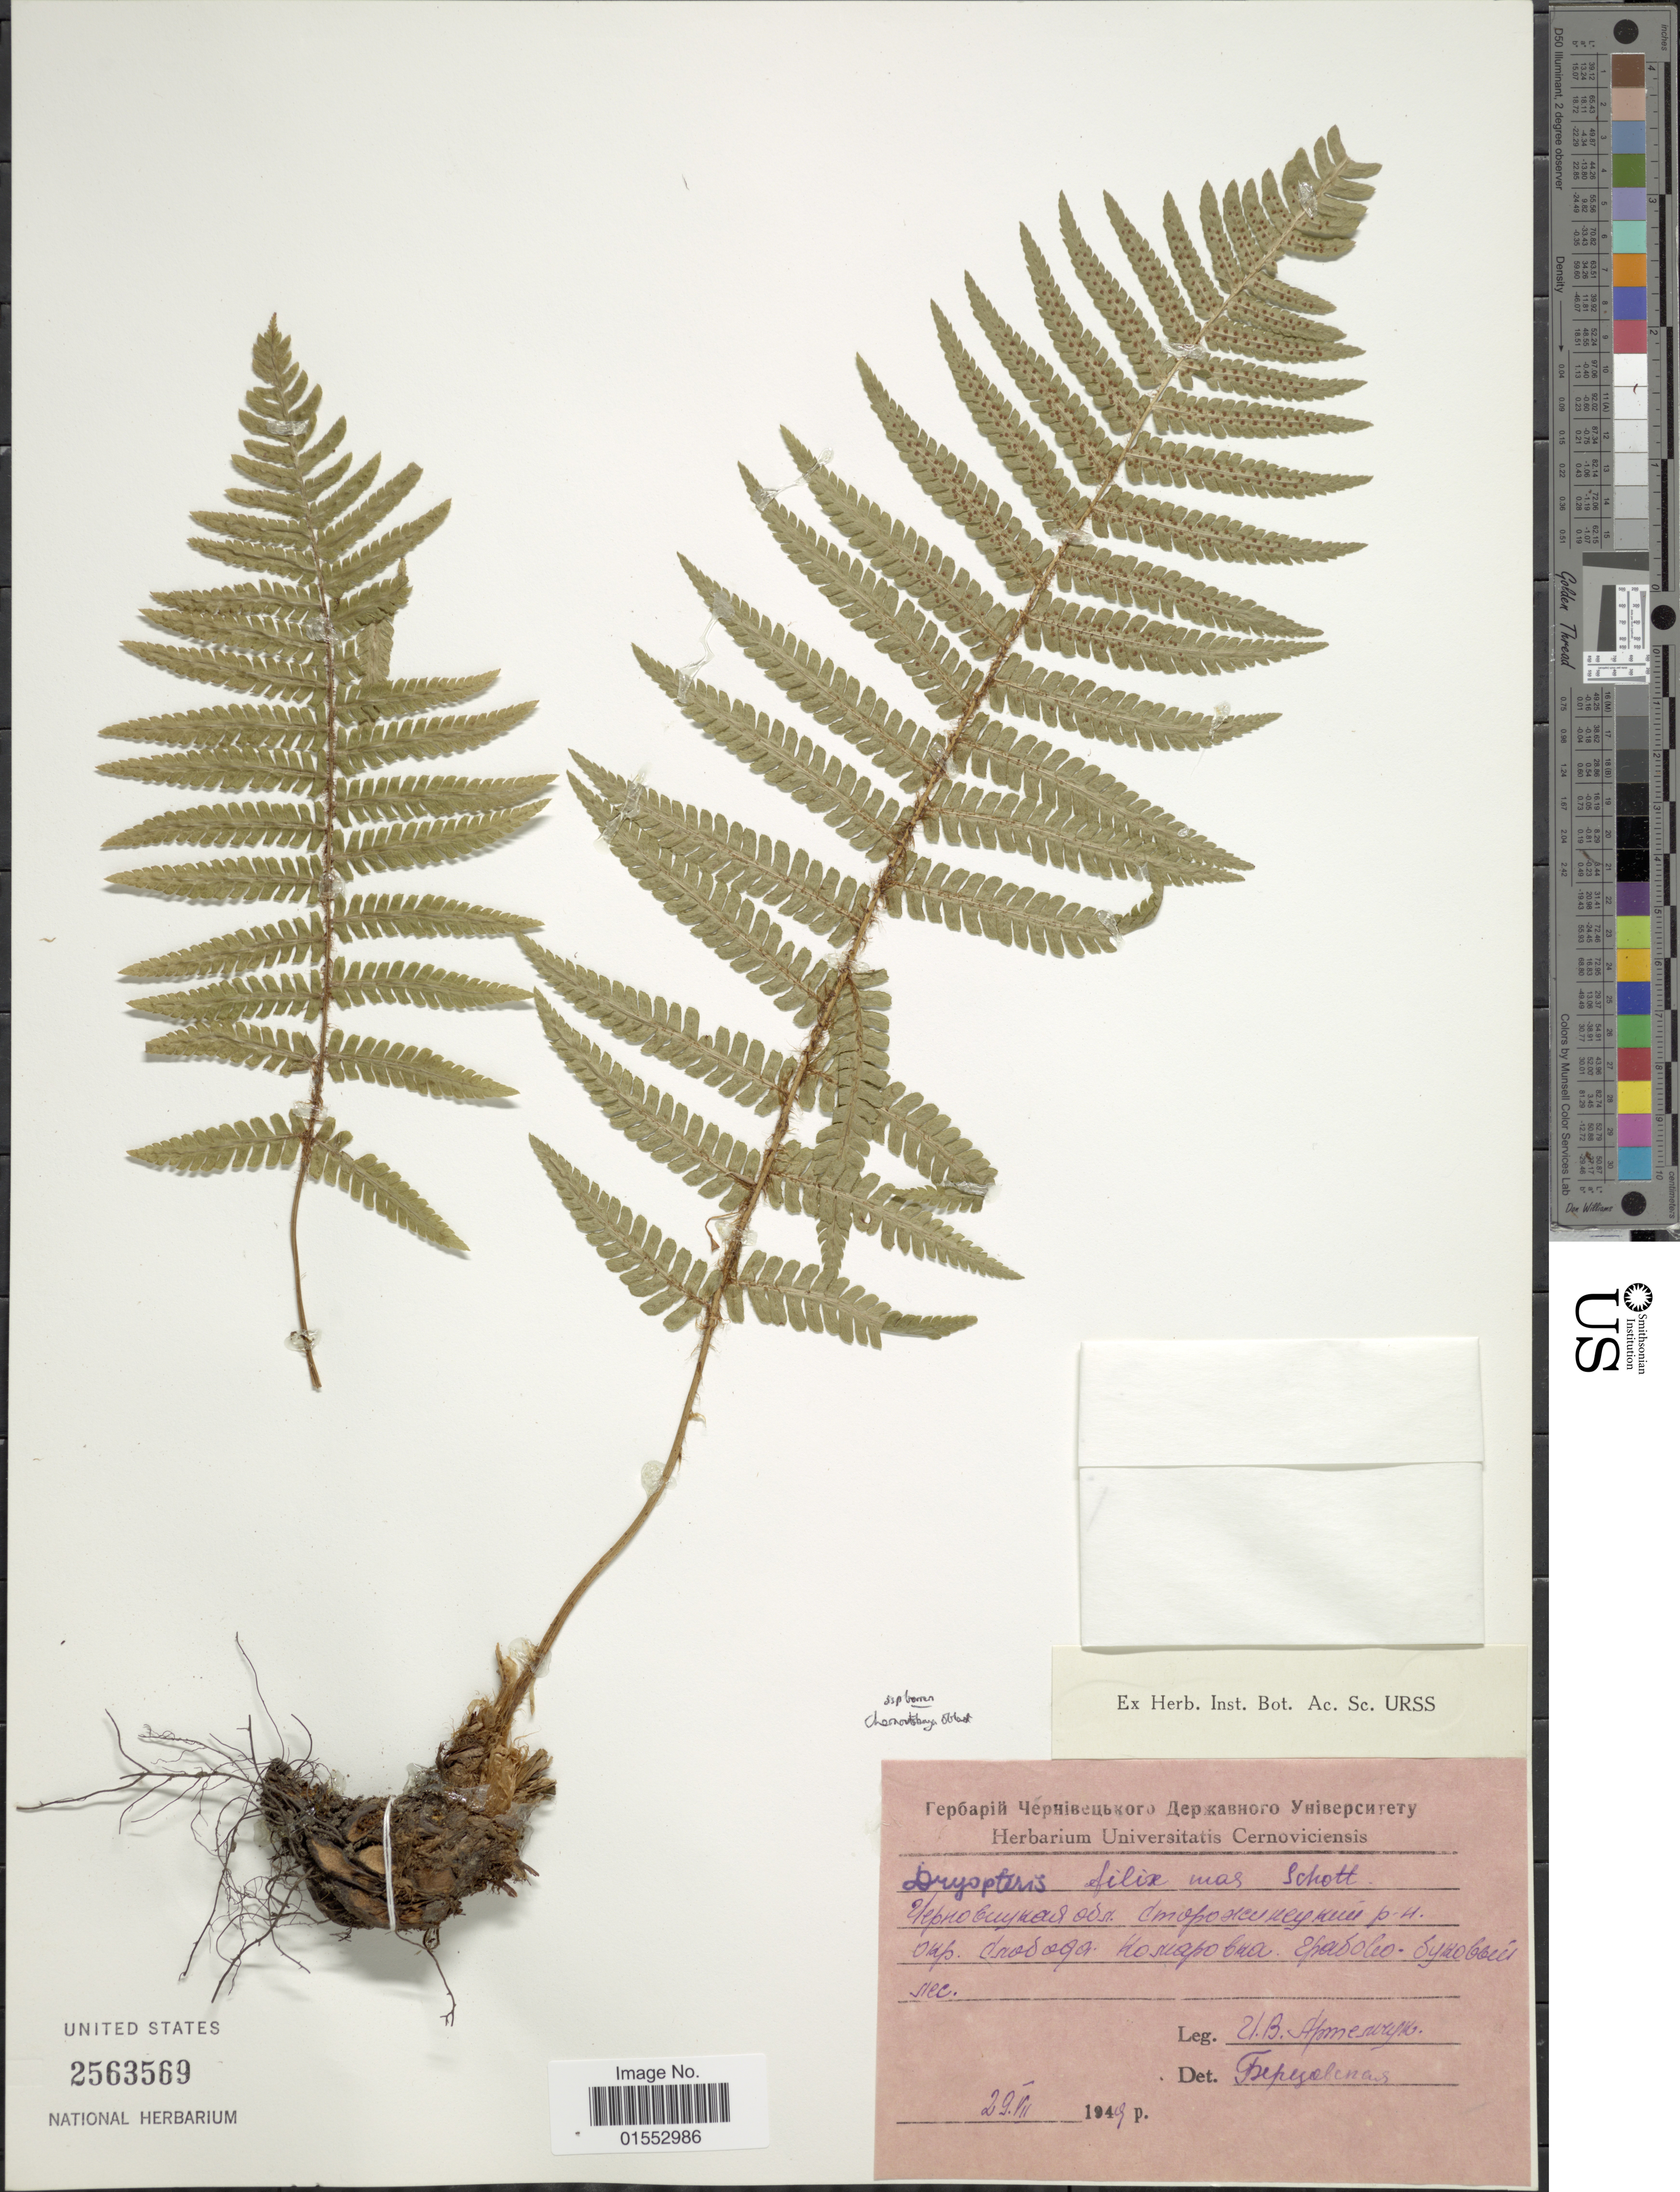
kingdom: Plantae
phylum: Tracheophyta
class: Polypodiopsida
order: Polypodiales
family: Dryopteridaceae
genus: Dryopteris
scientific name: Dryopteris affinis subsp. borreri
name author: (Newman) Fraser-Jenk.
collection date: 1949-07-29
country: Ukraine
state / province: Chernivtsi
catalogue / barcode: US 2563569